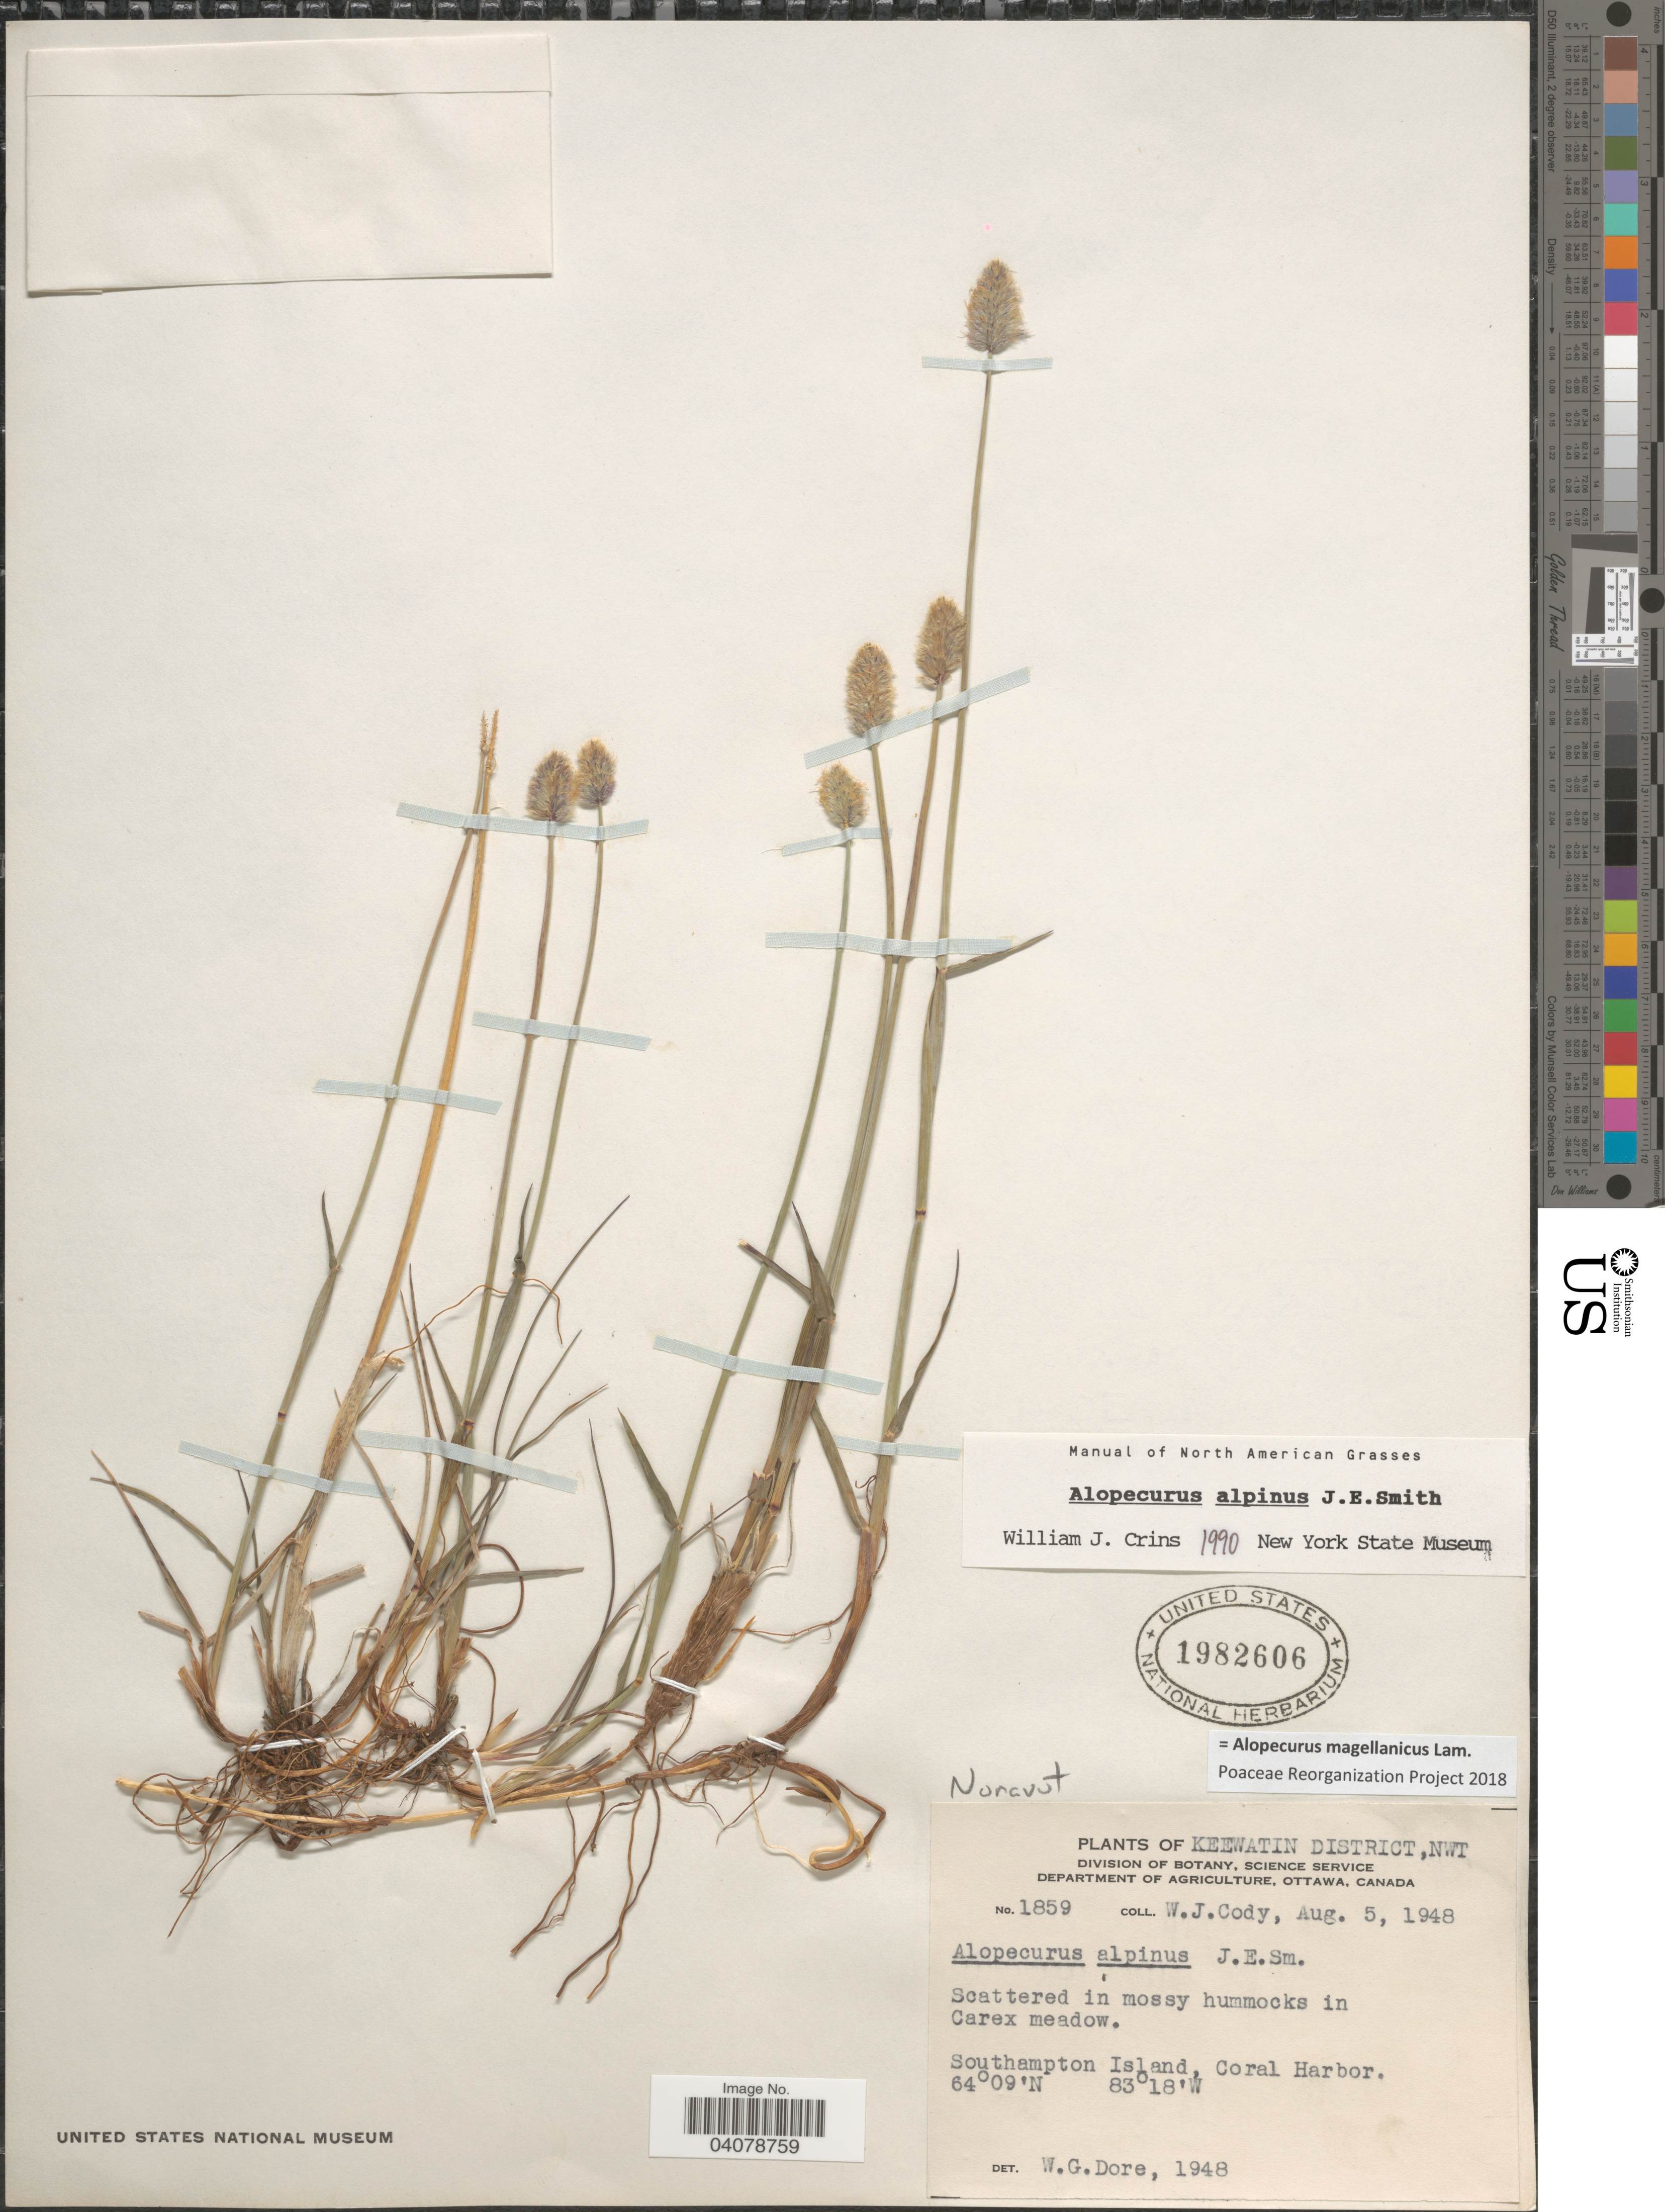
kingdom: Plantae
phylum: Tracheophyta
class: Liliopsida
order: Poales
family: Poaceae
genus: Alopecurus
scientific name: Alopecurus magellanicus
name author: Lam.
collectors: W. Cody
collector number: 1859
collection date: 1948-08-05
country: Canada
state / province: Northwest Territories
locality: Keewatin District. Southampton Island, Coral Harbor.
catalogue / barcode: US 1982606